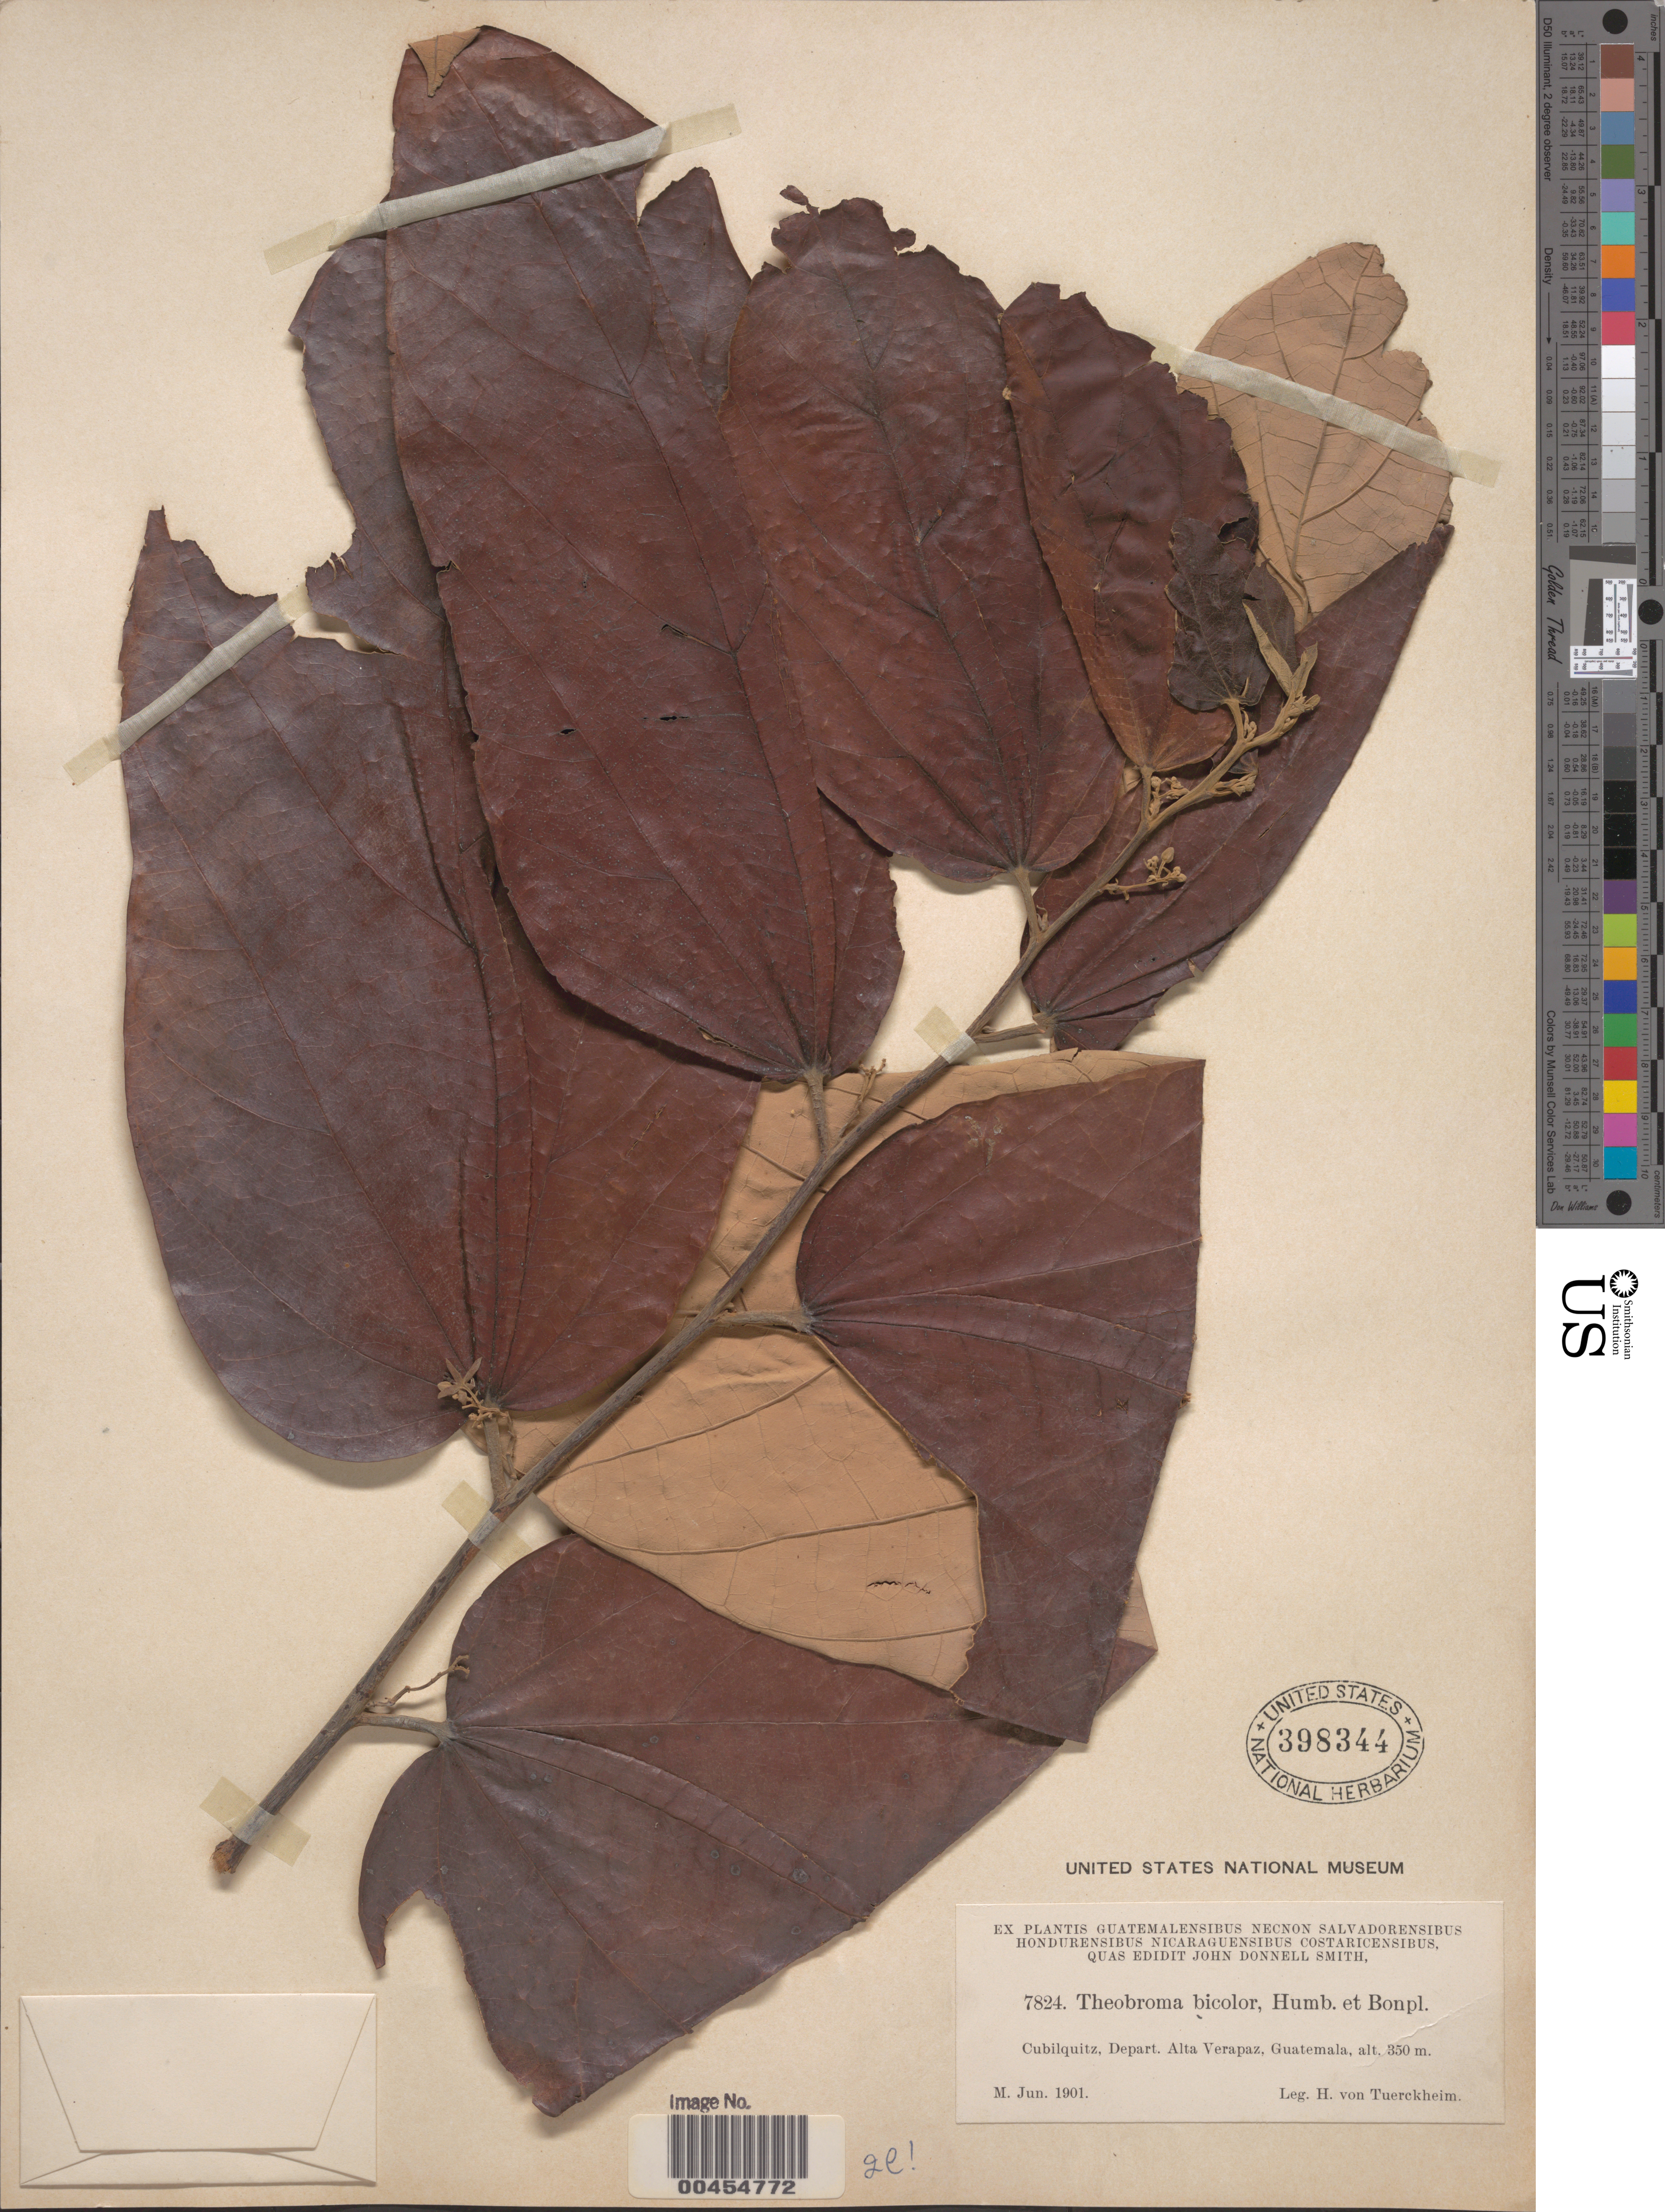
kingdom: Plantae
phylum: Tracheophyta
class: Magnoliopsida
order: Malvales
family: Malvaceae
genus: Theobroma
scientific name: Theobroma bicolor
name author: Bonpl.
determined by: Dorr, L. J., (BOT), Smithsonian Institution - National Museum of Natural History (UNITED STATES)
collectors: H. von Türckheim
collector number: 7824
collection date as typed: Jun 1901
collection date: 1901-06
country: Guatemala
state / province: Alta Verapaz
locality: Cubilquitz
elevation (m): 350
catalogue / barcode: US 398344